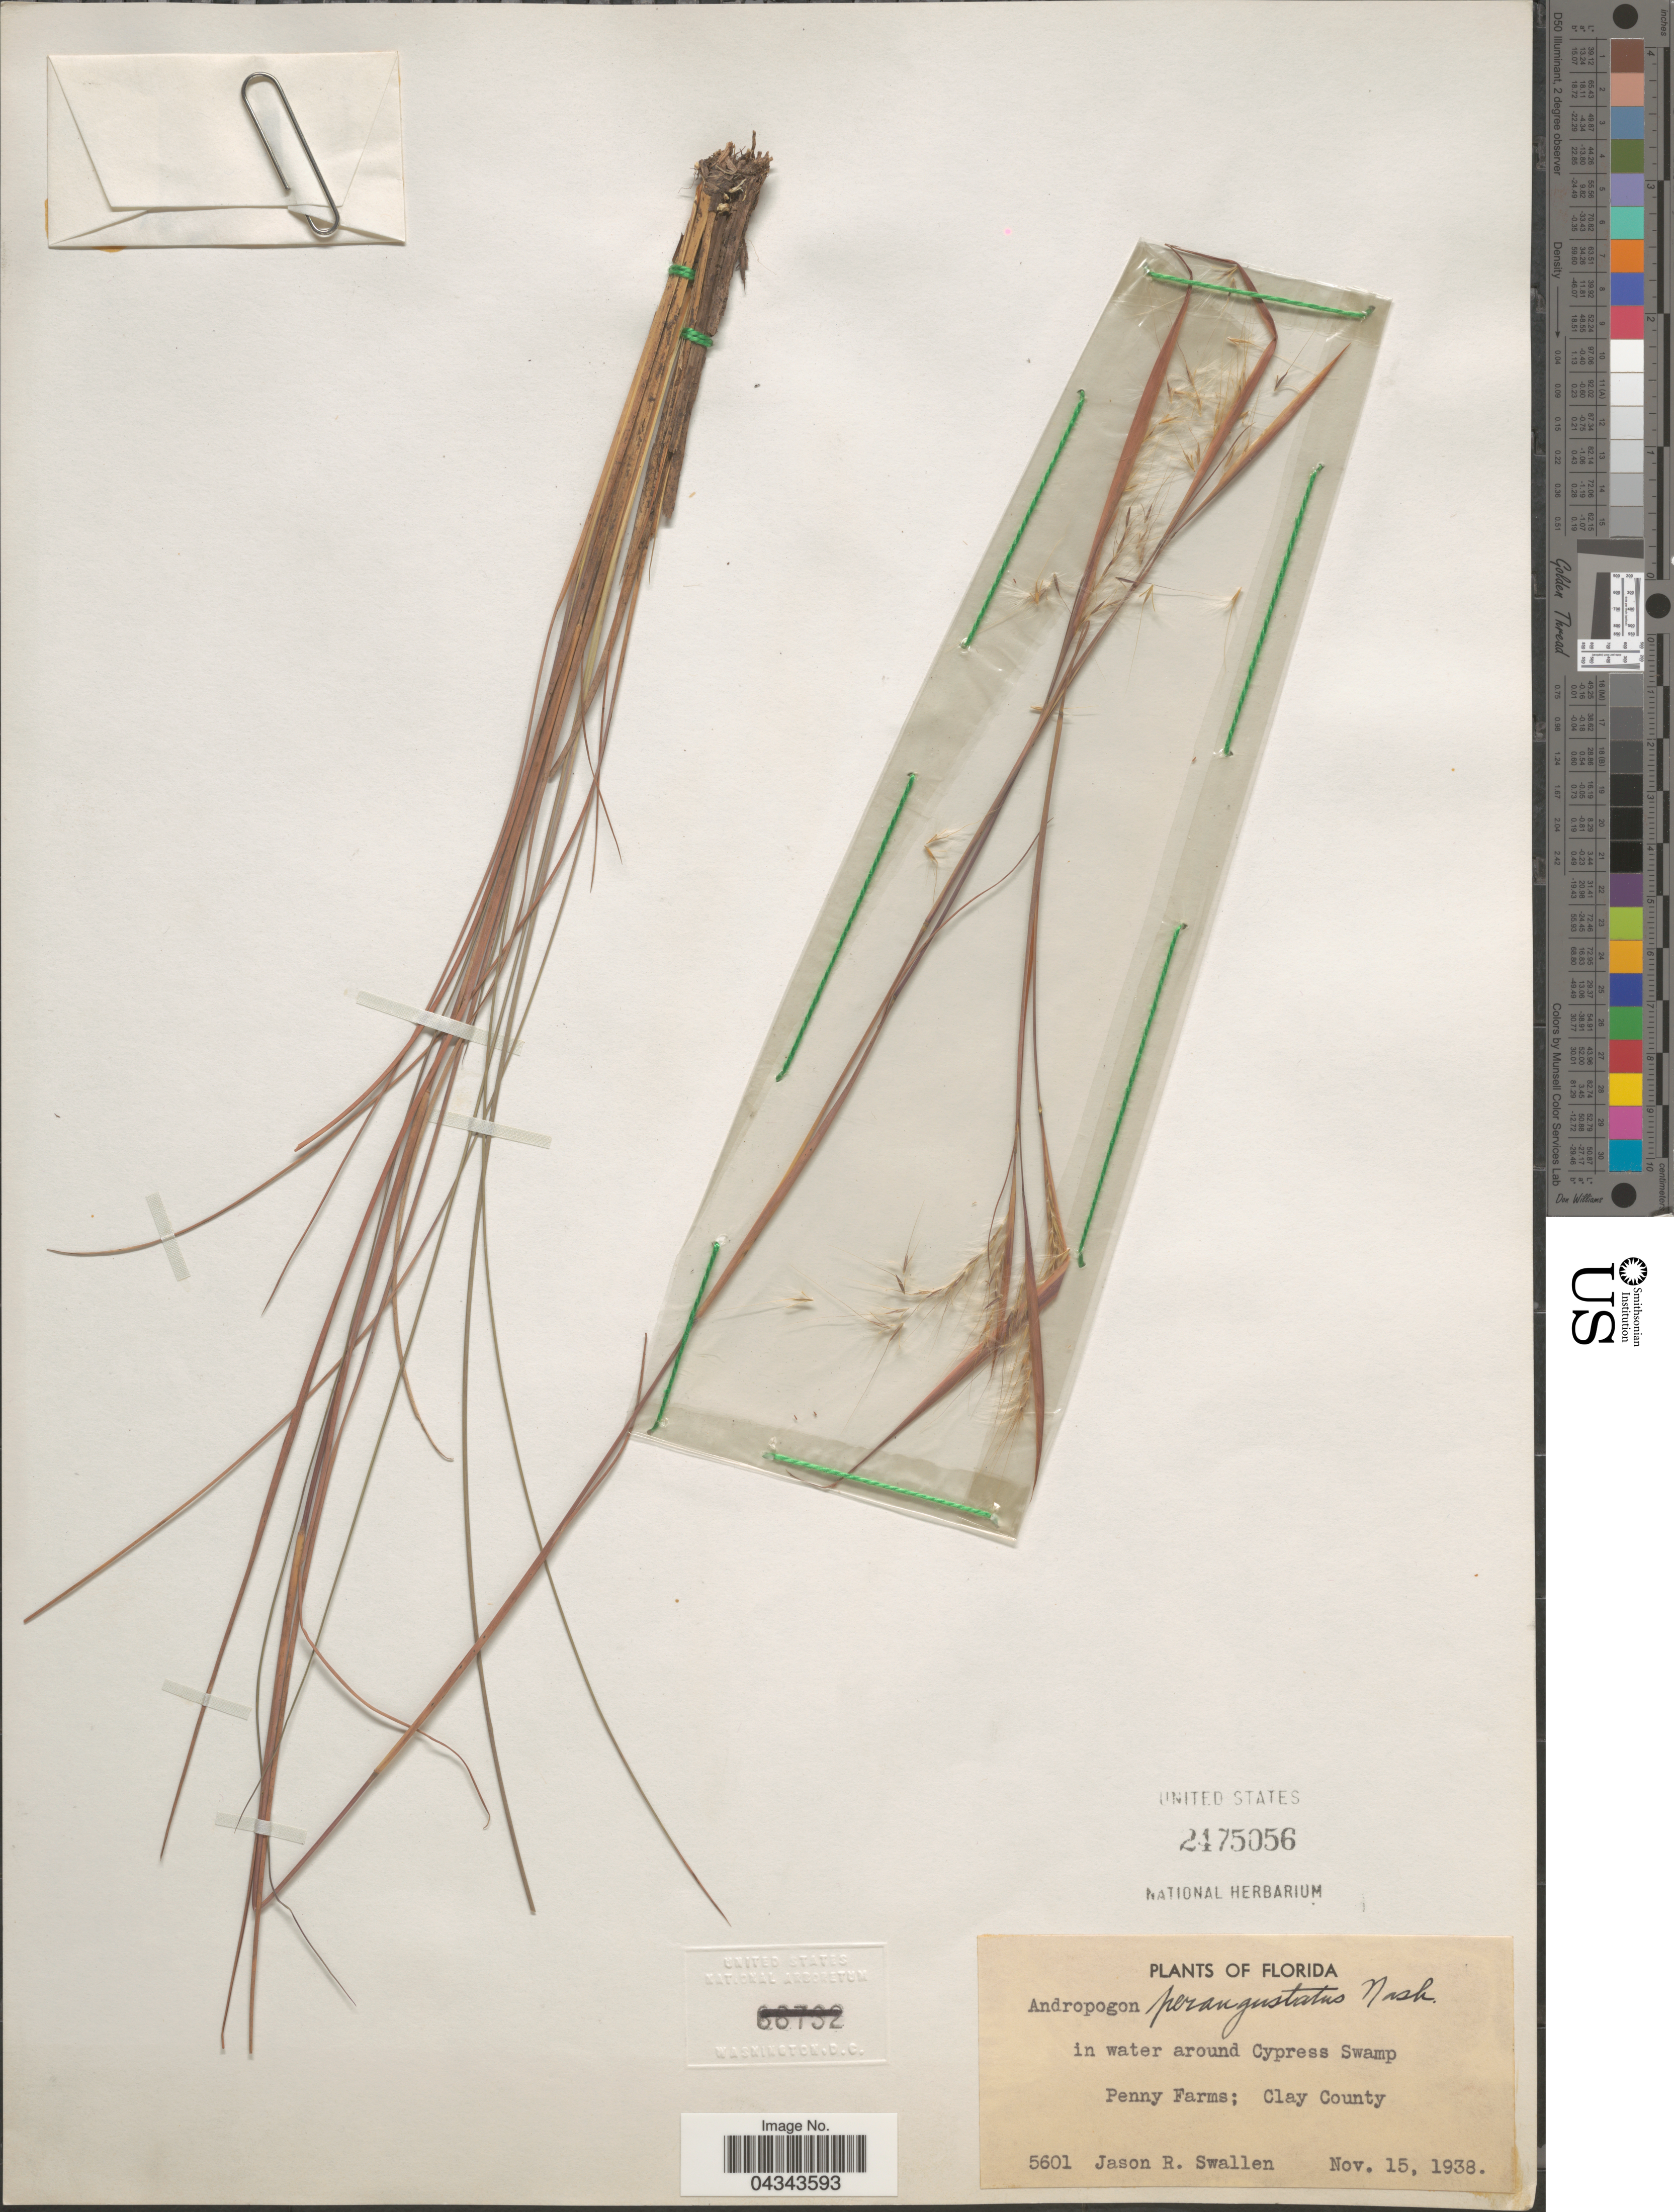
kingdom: Plantae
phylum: Tracheophyta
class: Liliopsida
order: Poales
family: Poaceae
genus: Andropogon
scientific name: Andropogon gyrans var. stenophyllus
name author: (Hack.) C.S. Campb.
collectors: J. R. Swallen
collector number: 5601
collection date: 1938-11-15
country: United States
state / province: Florida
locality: In water around Cypress Swamp. Penny Farms; Clay County.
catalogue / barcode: US 2475056